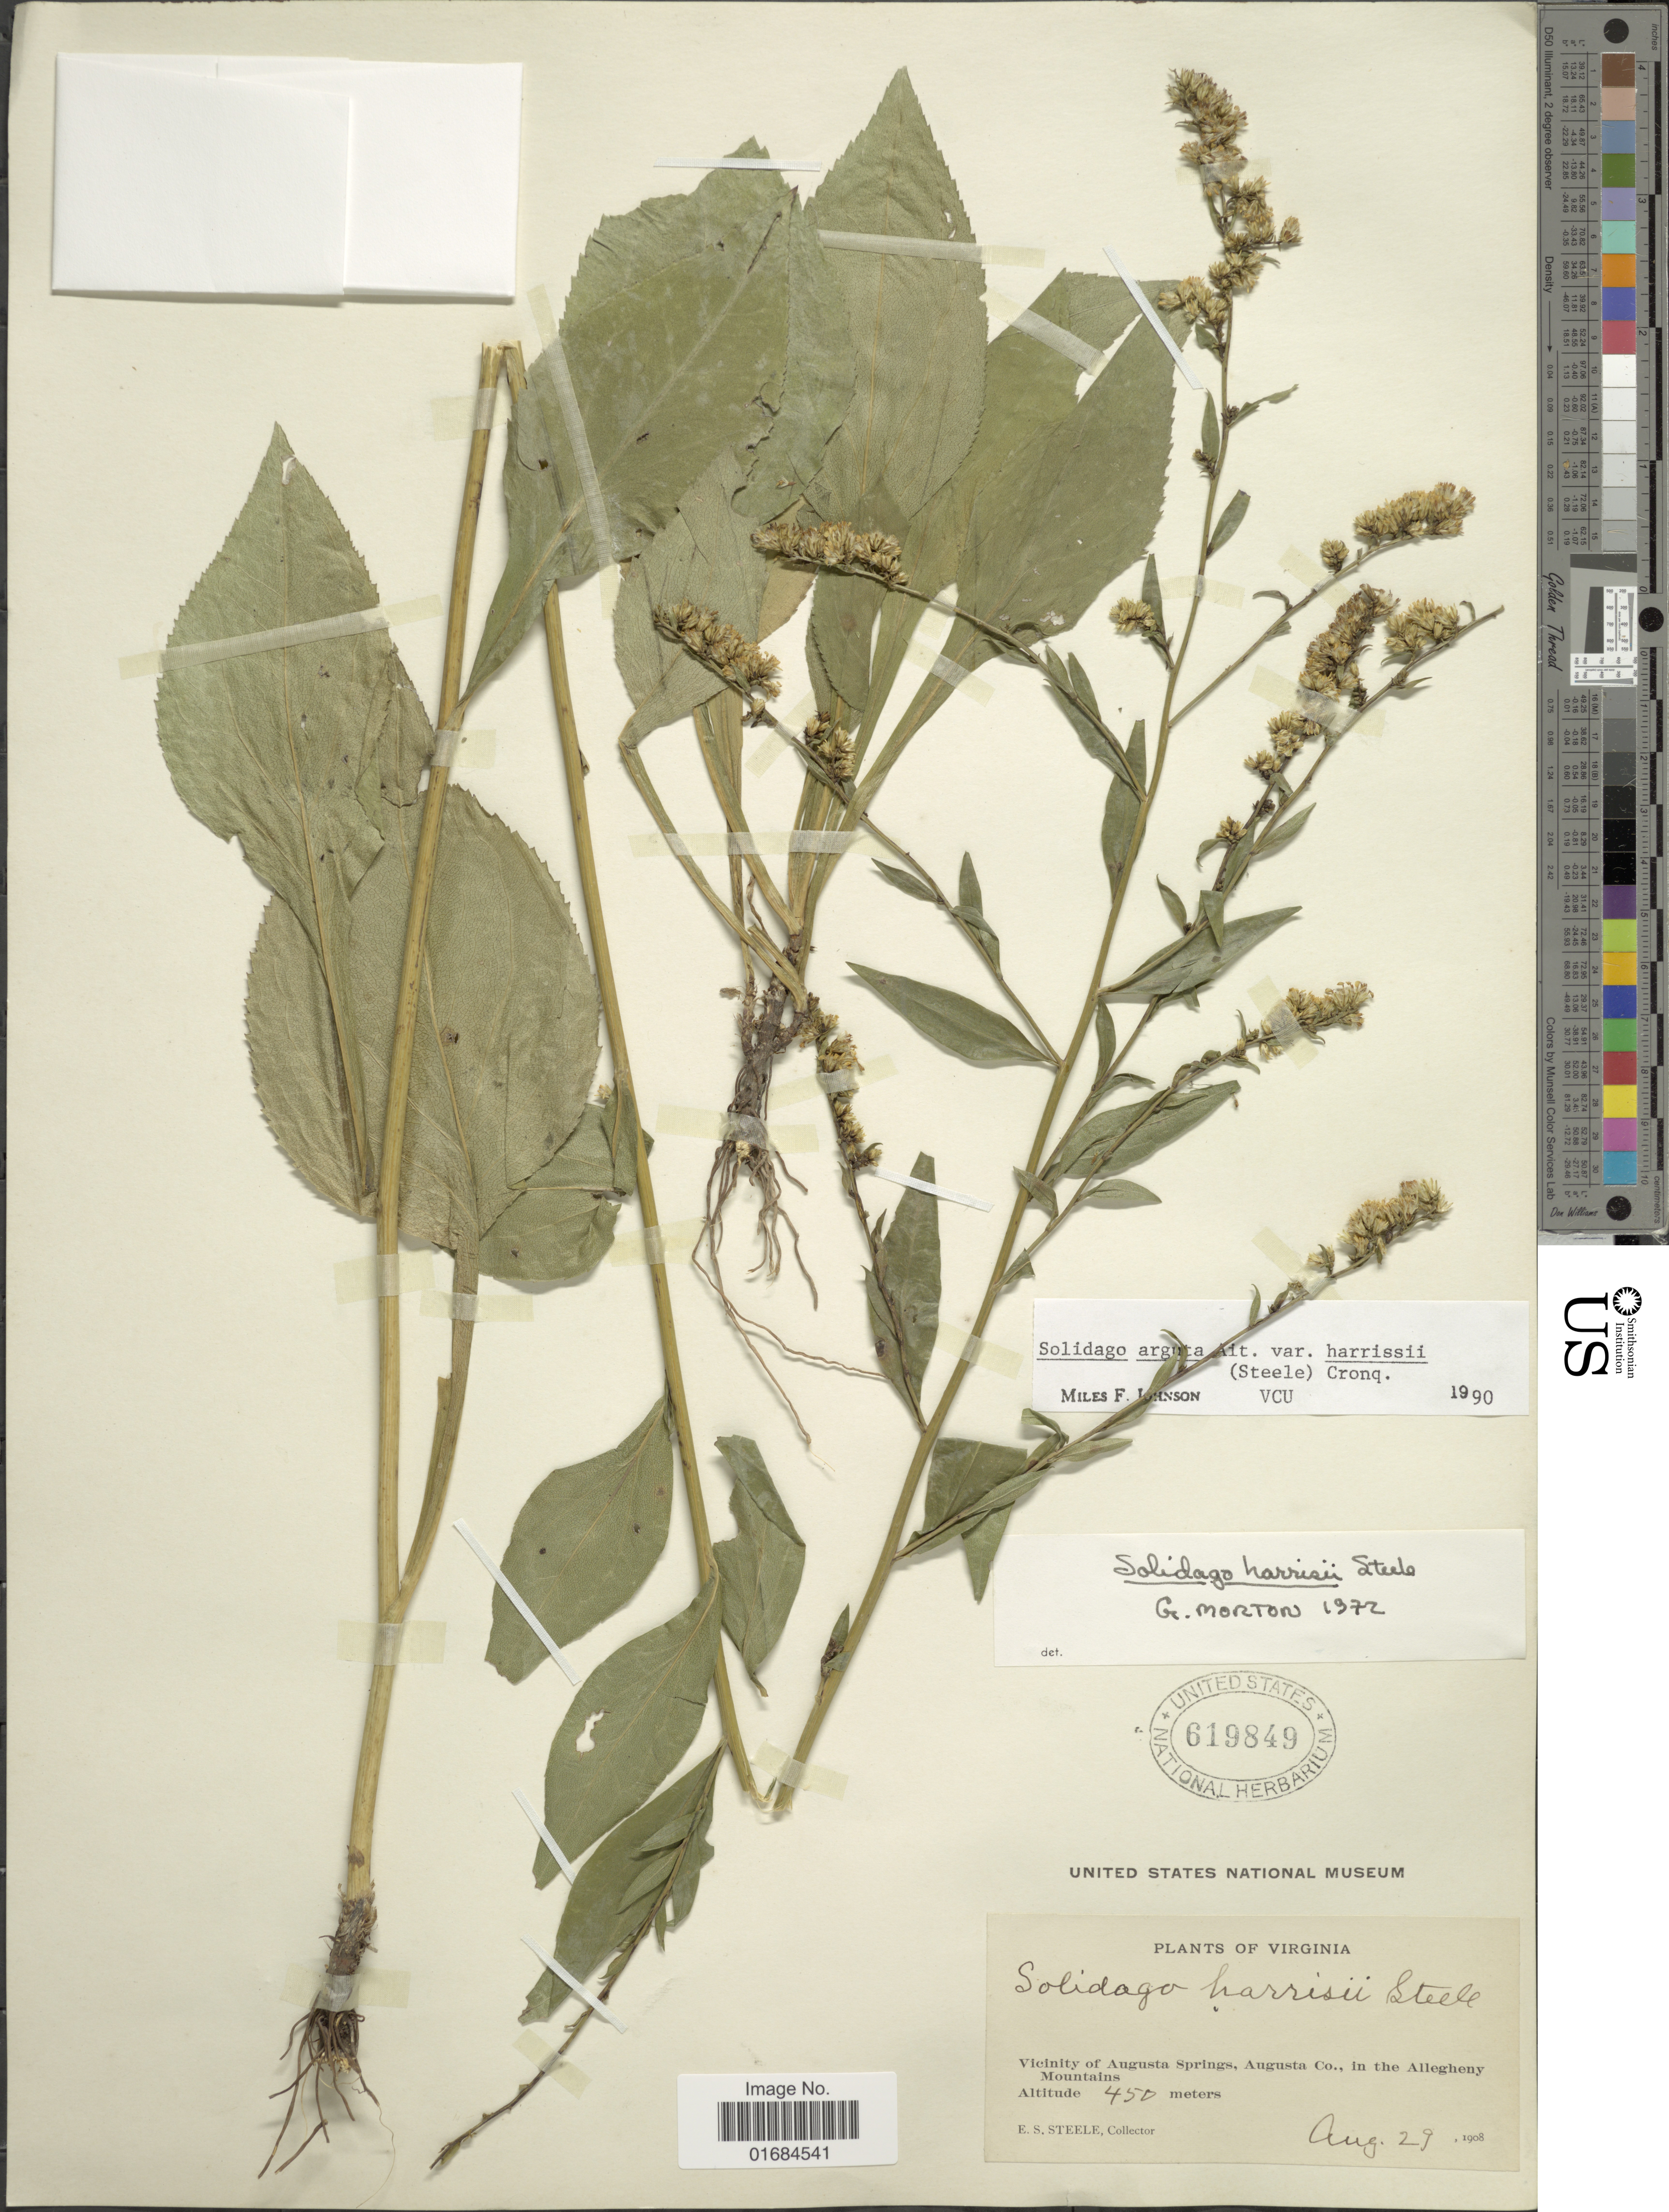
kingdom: Plantae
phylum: Tracheophyta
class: Magnoliopsida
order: Asterales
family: Asteraceae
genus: Solidago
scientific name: Solidago arguta var. harrisii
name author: (E.S. Steele) Cronq.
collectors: E. Steele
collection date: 1908-08-29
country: United States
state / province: Virginia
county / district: Augusta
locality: Vicinity of Augusta Springs, Augusta Co. in the Allegheny Mountains.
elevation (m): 450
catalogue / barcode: US 619849